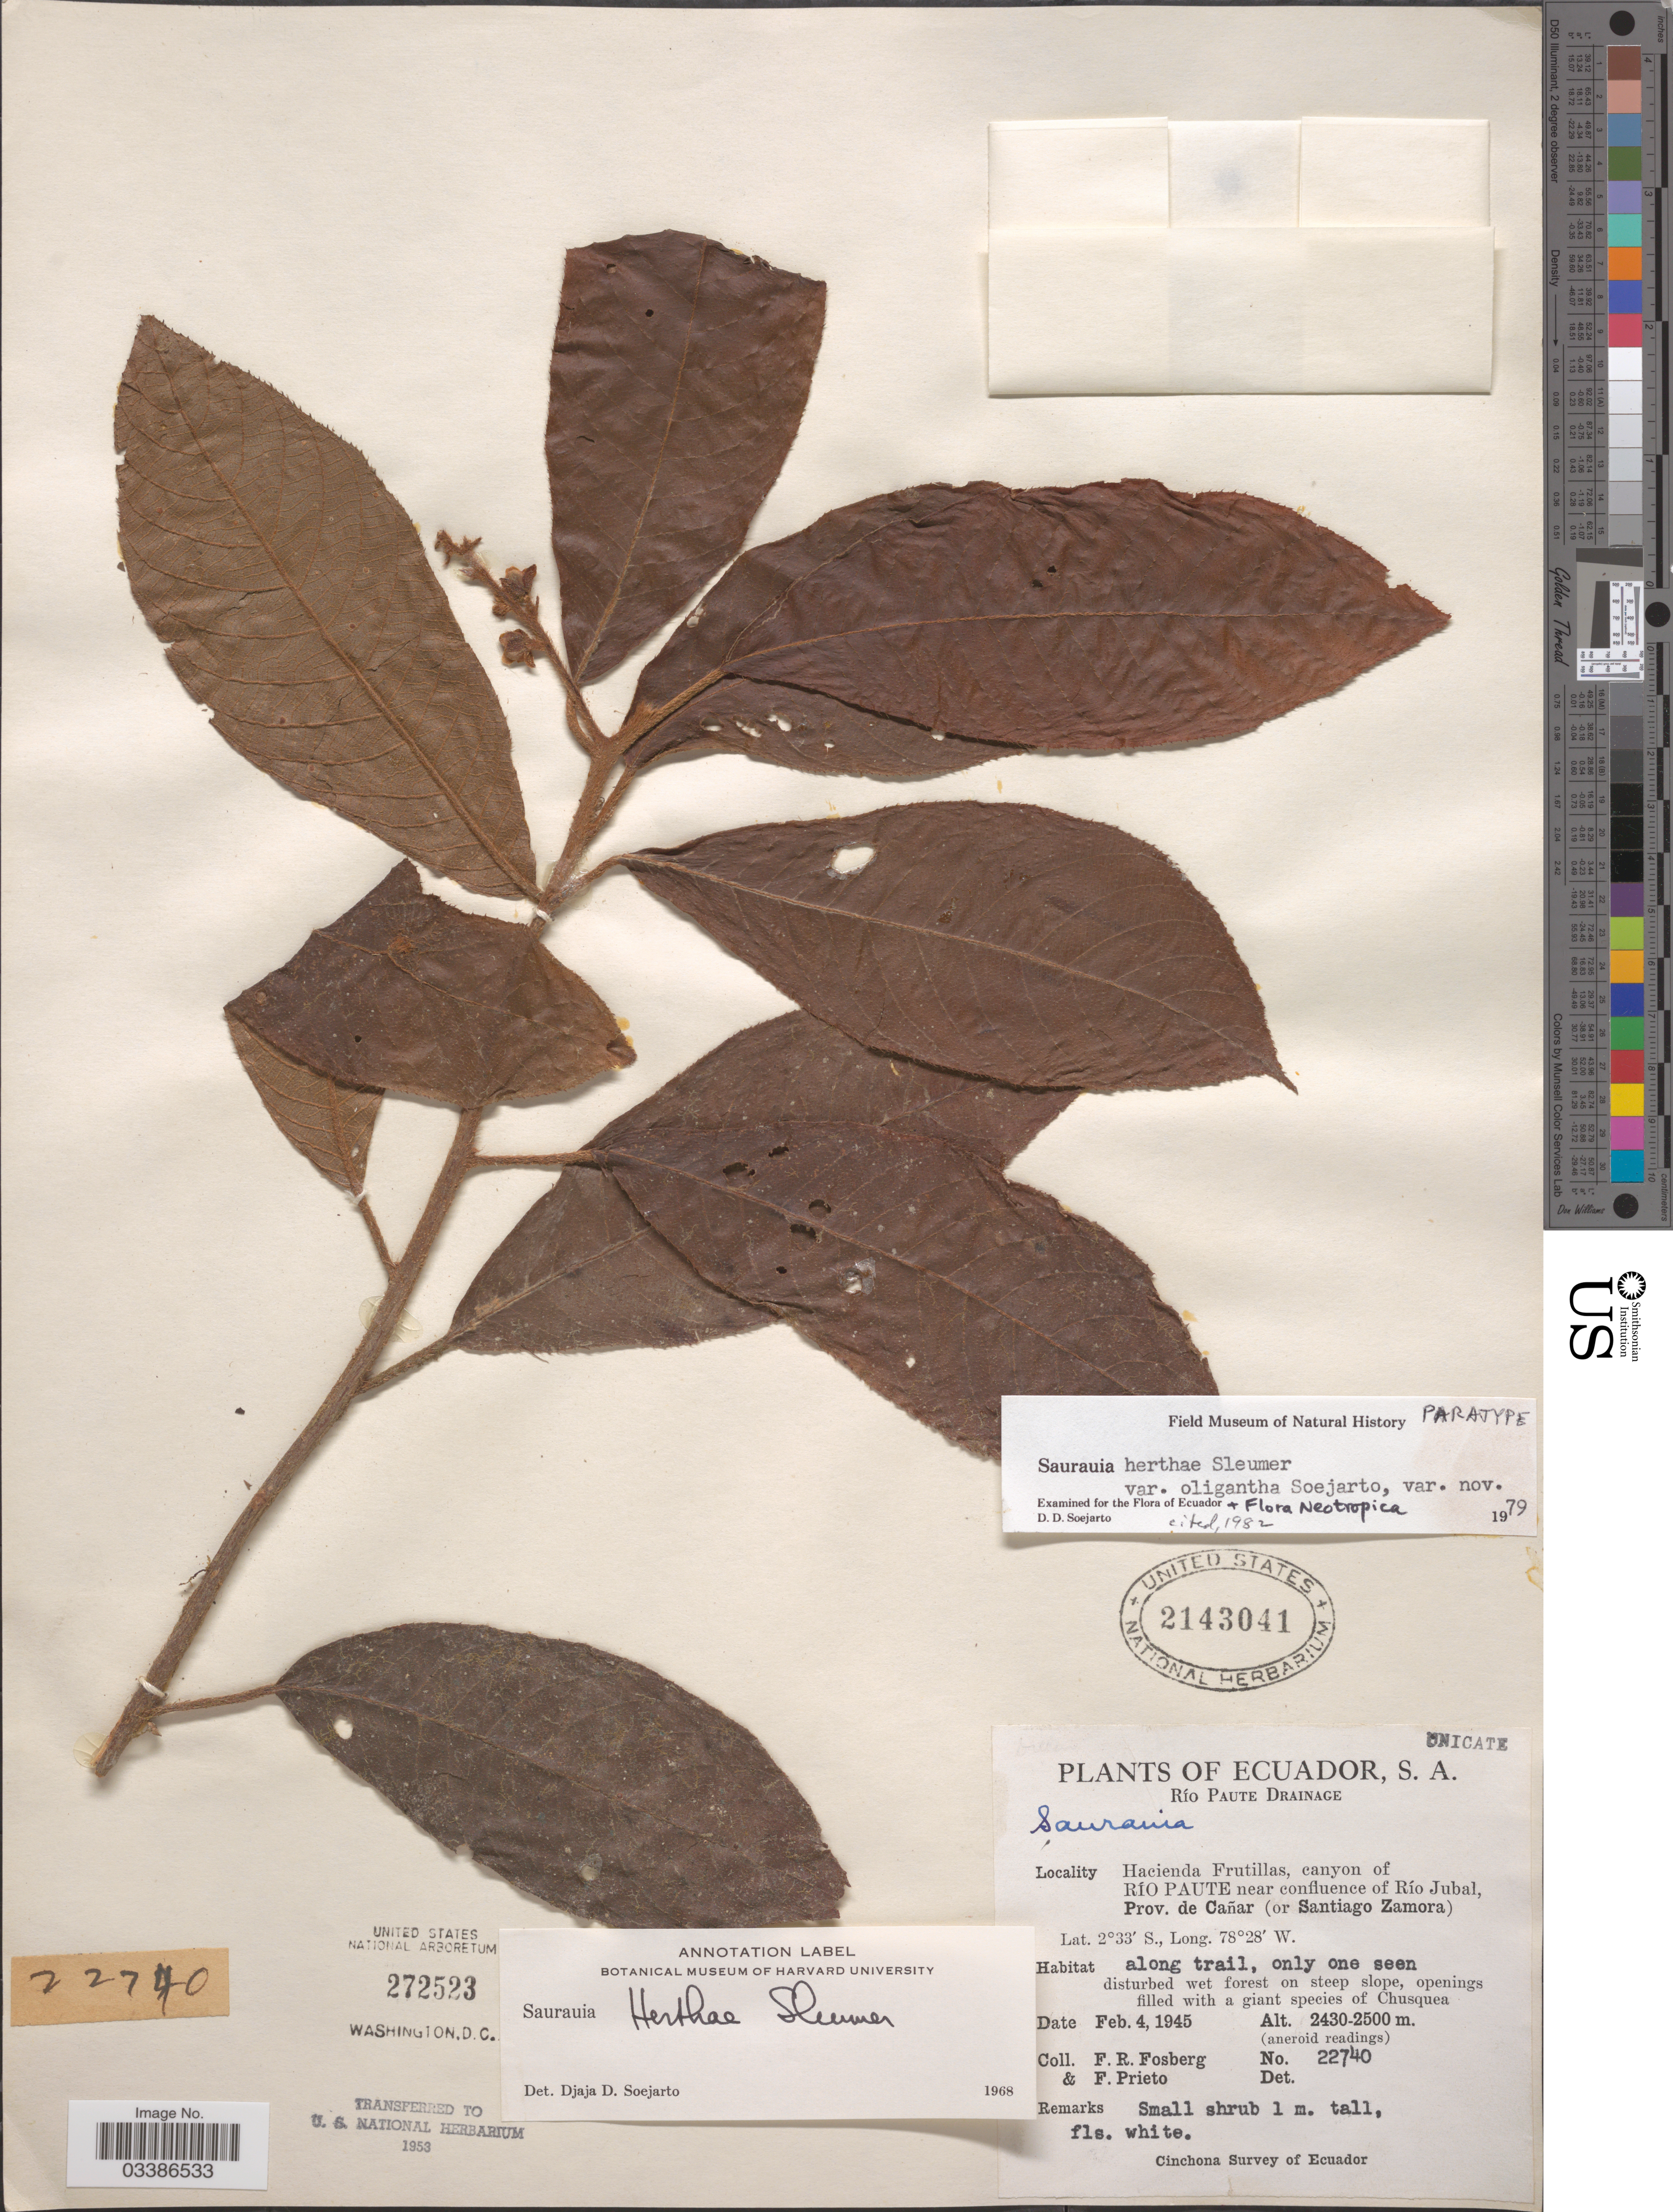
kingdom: Plantae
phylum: Tracheophyta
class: Magnoliopsida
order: Ericales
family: Actinidiaceae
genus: Saurauia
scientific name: Saurauia herthae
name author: Sleumer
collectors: F. R. Fosberg & F. Prieto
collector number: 22740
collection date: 1945-02-04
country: Ecuador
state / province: Cañar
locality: Río Paute Drainage. Hacienda Frutillas, canyon of Río Paute near confluence of Río Jubal (or Santiago Zamora).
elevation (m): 2430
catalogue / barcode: US 2143041